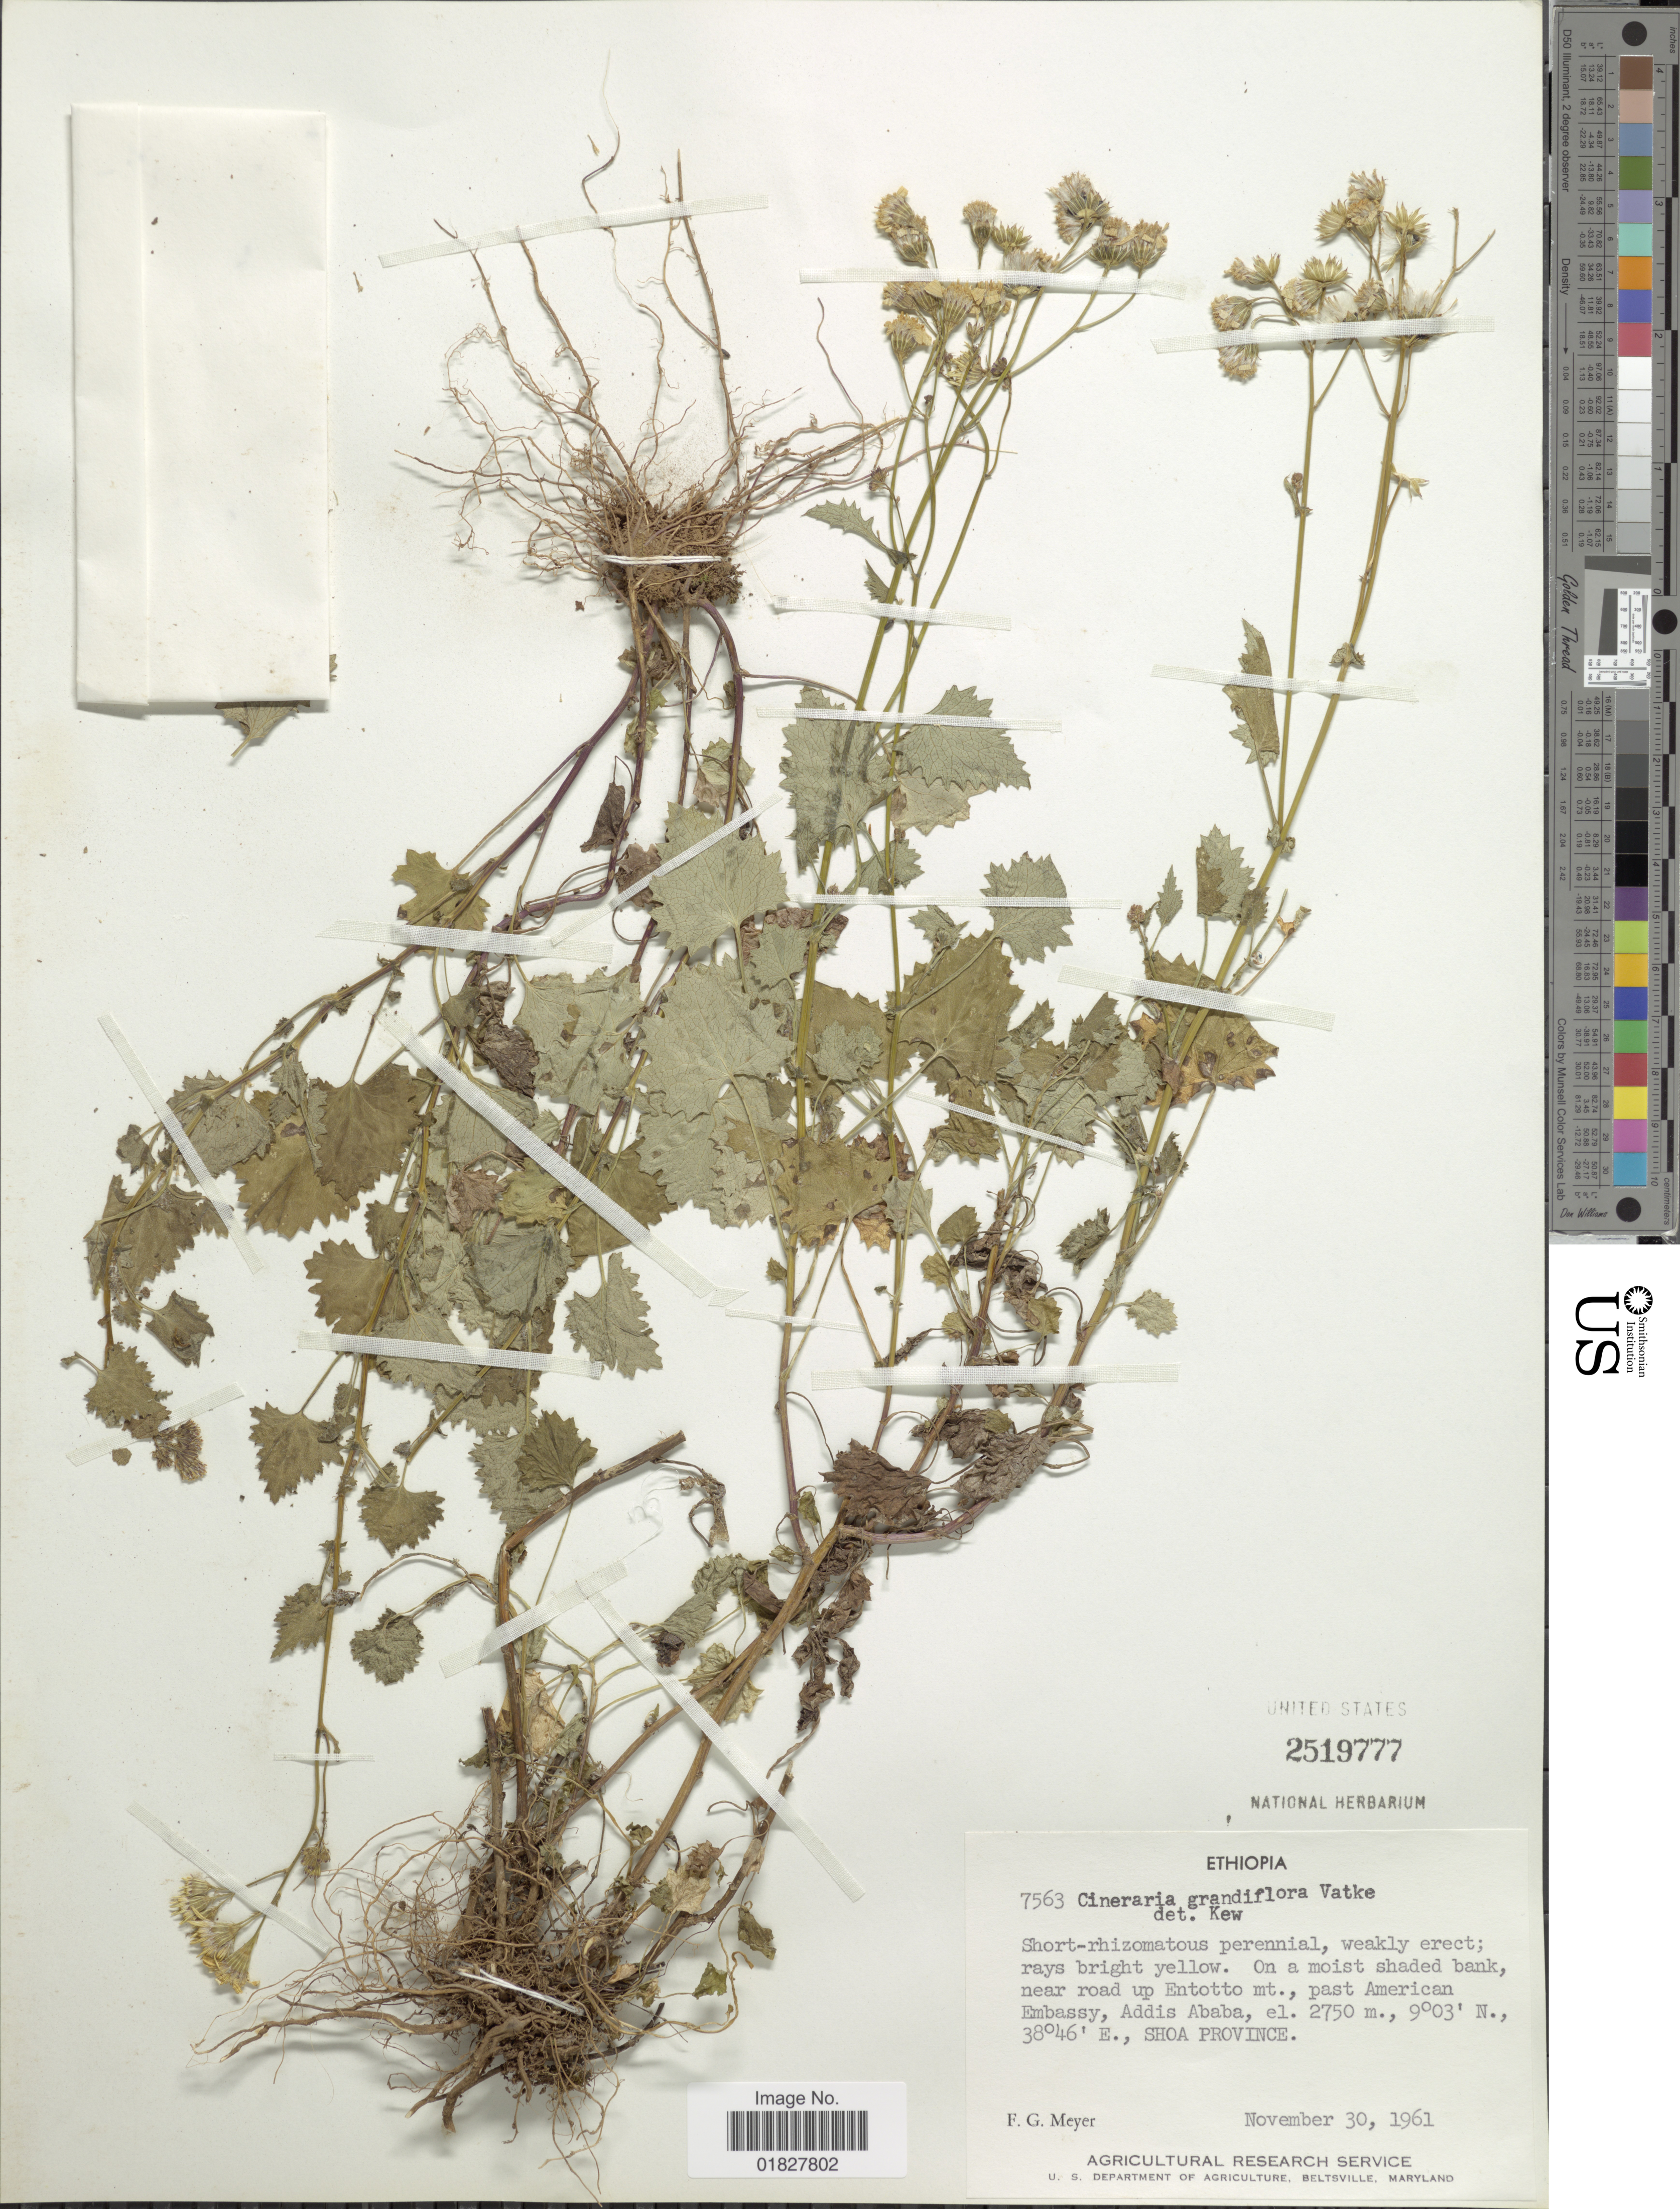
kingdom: Plantae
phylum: Tracheophyta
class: Magnoliopsida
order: Asterales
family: Asteraceae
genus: Cineraria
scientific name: Cineraria grandiflora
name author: Vatke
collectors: F. G. Meyer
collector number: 7563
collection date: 1961-11-30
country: Ethiopia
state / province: Addis Ababa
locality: Near road up Entotto Mt., past amesrican Embassy, Shoa Province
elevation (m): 2750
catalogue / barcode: US 2519777